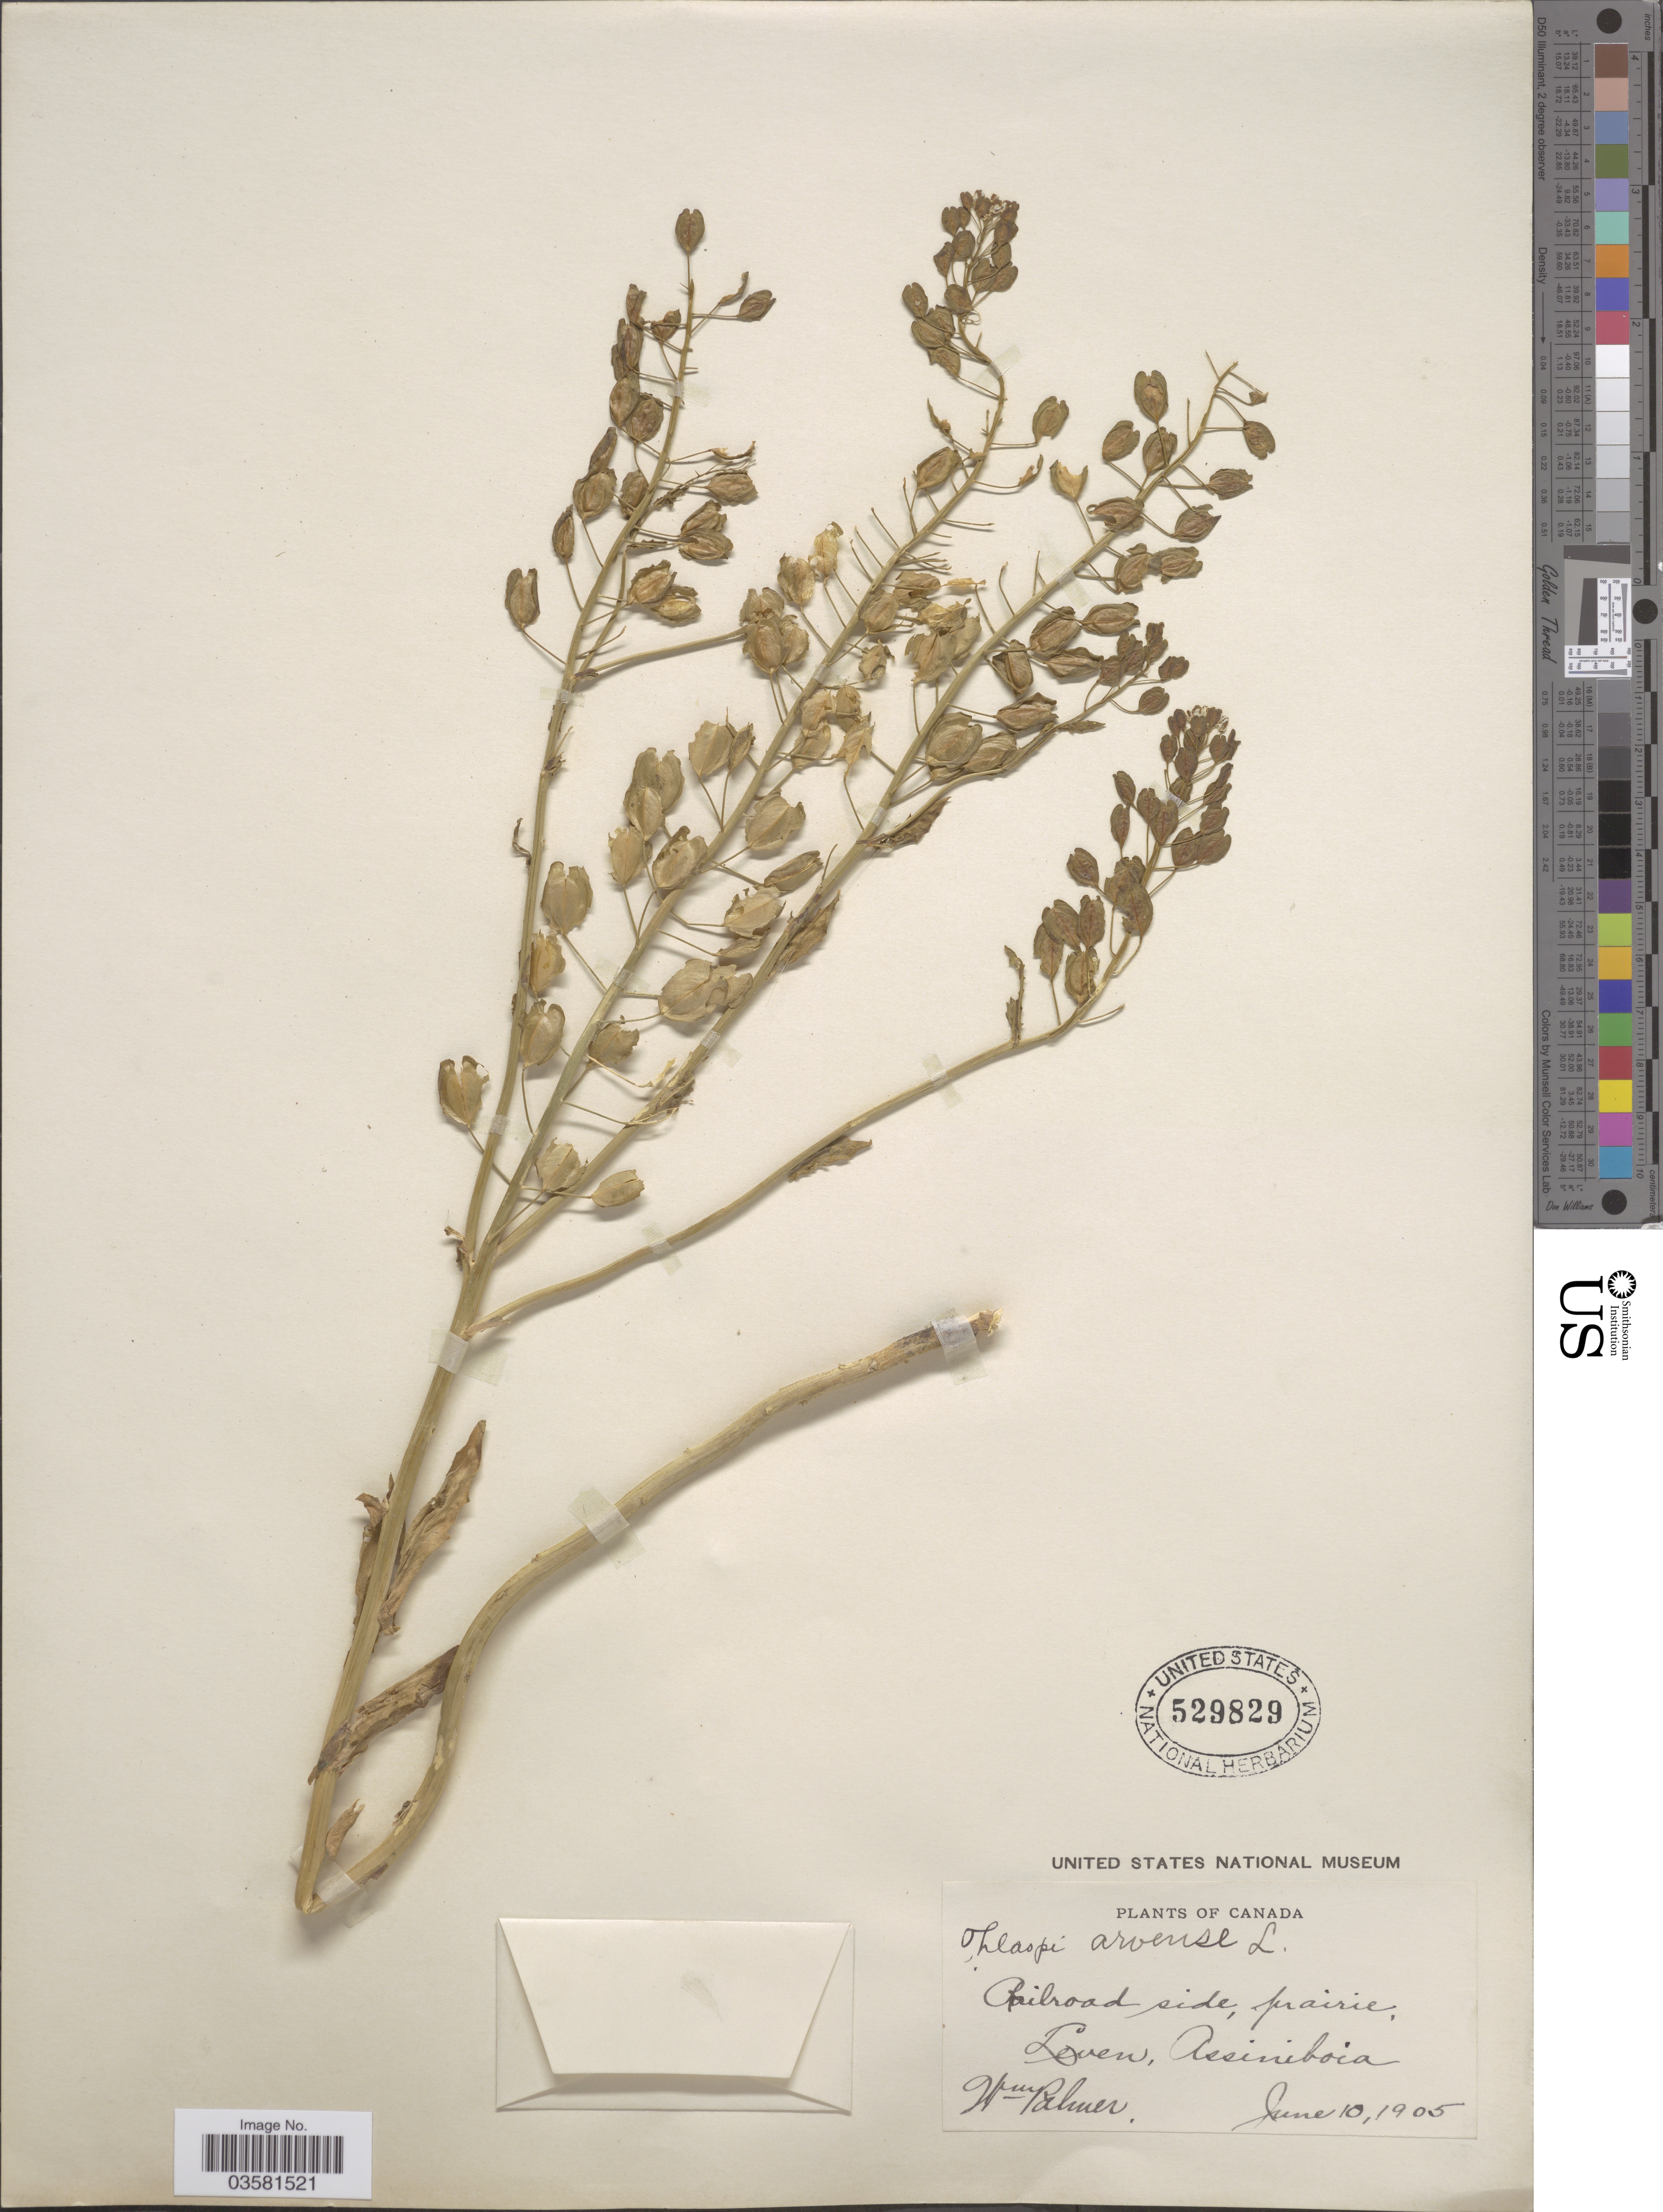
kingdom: Plantae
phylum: Tracheophyta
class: Magnoliopsida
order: Brassicales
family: Brassicaceae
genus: Thlaspi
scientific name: Thlaspi arvense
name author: L.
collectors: W. Palmer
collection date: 1905-06-10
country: Canada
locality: Railroad side, prairie Leven, Assiniboia.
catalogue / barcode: US 529829